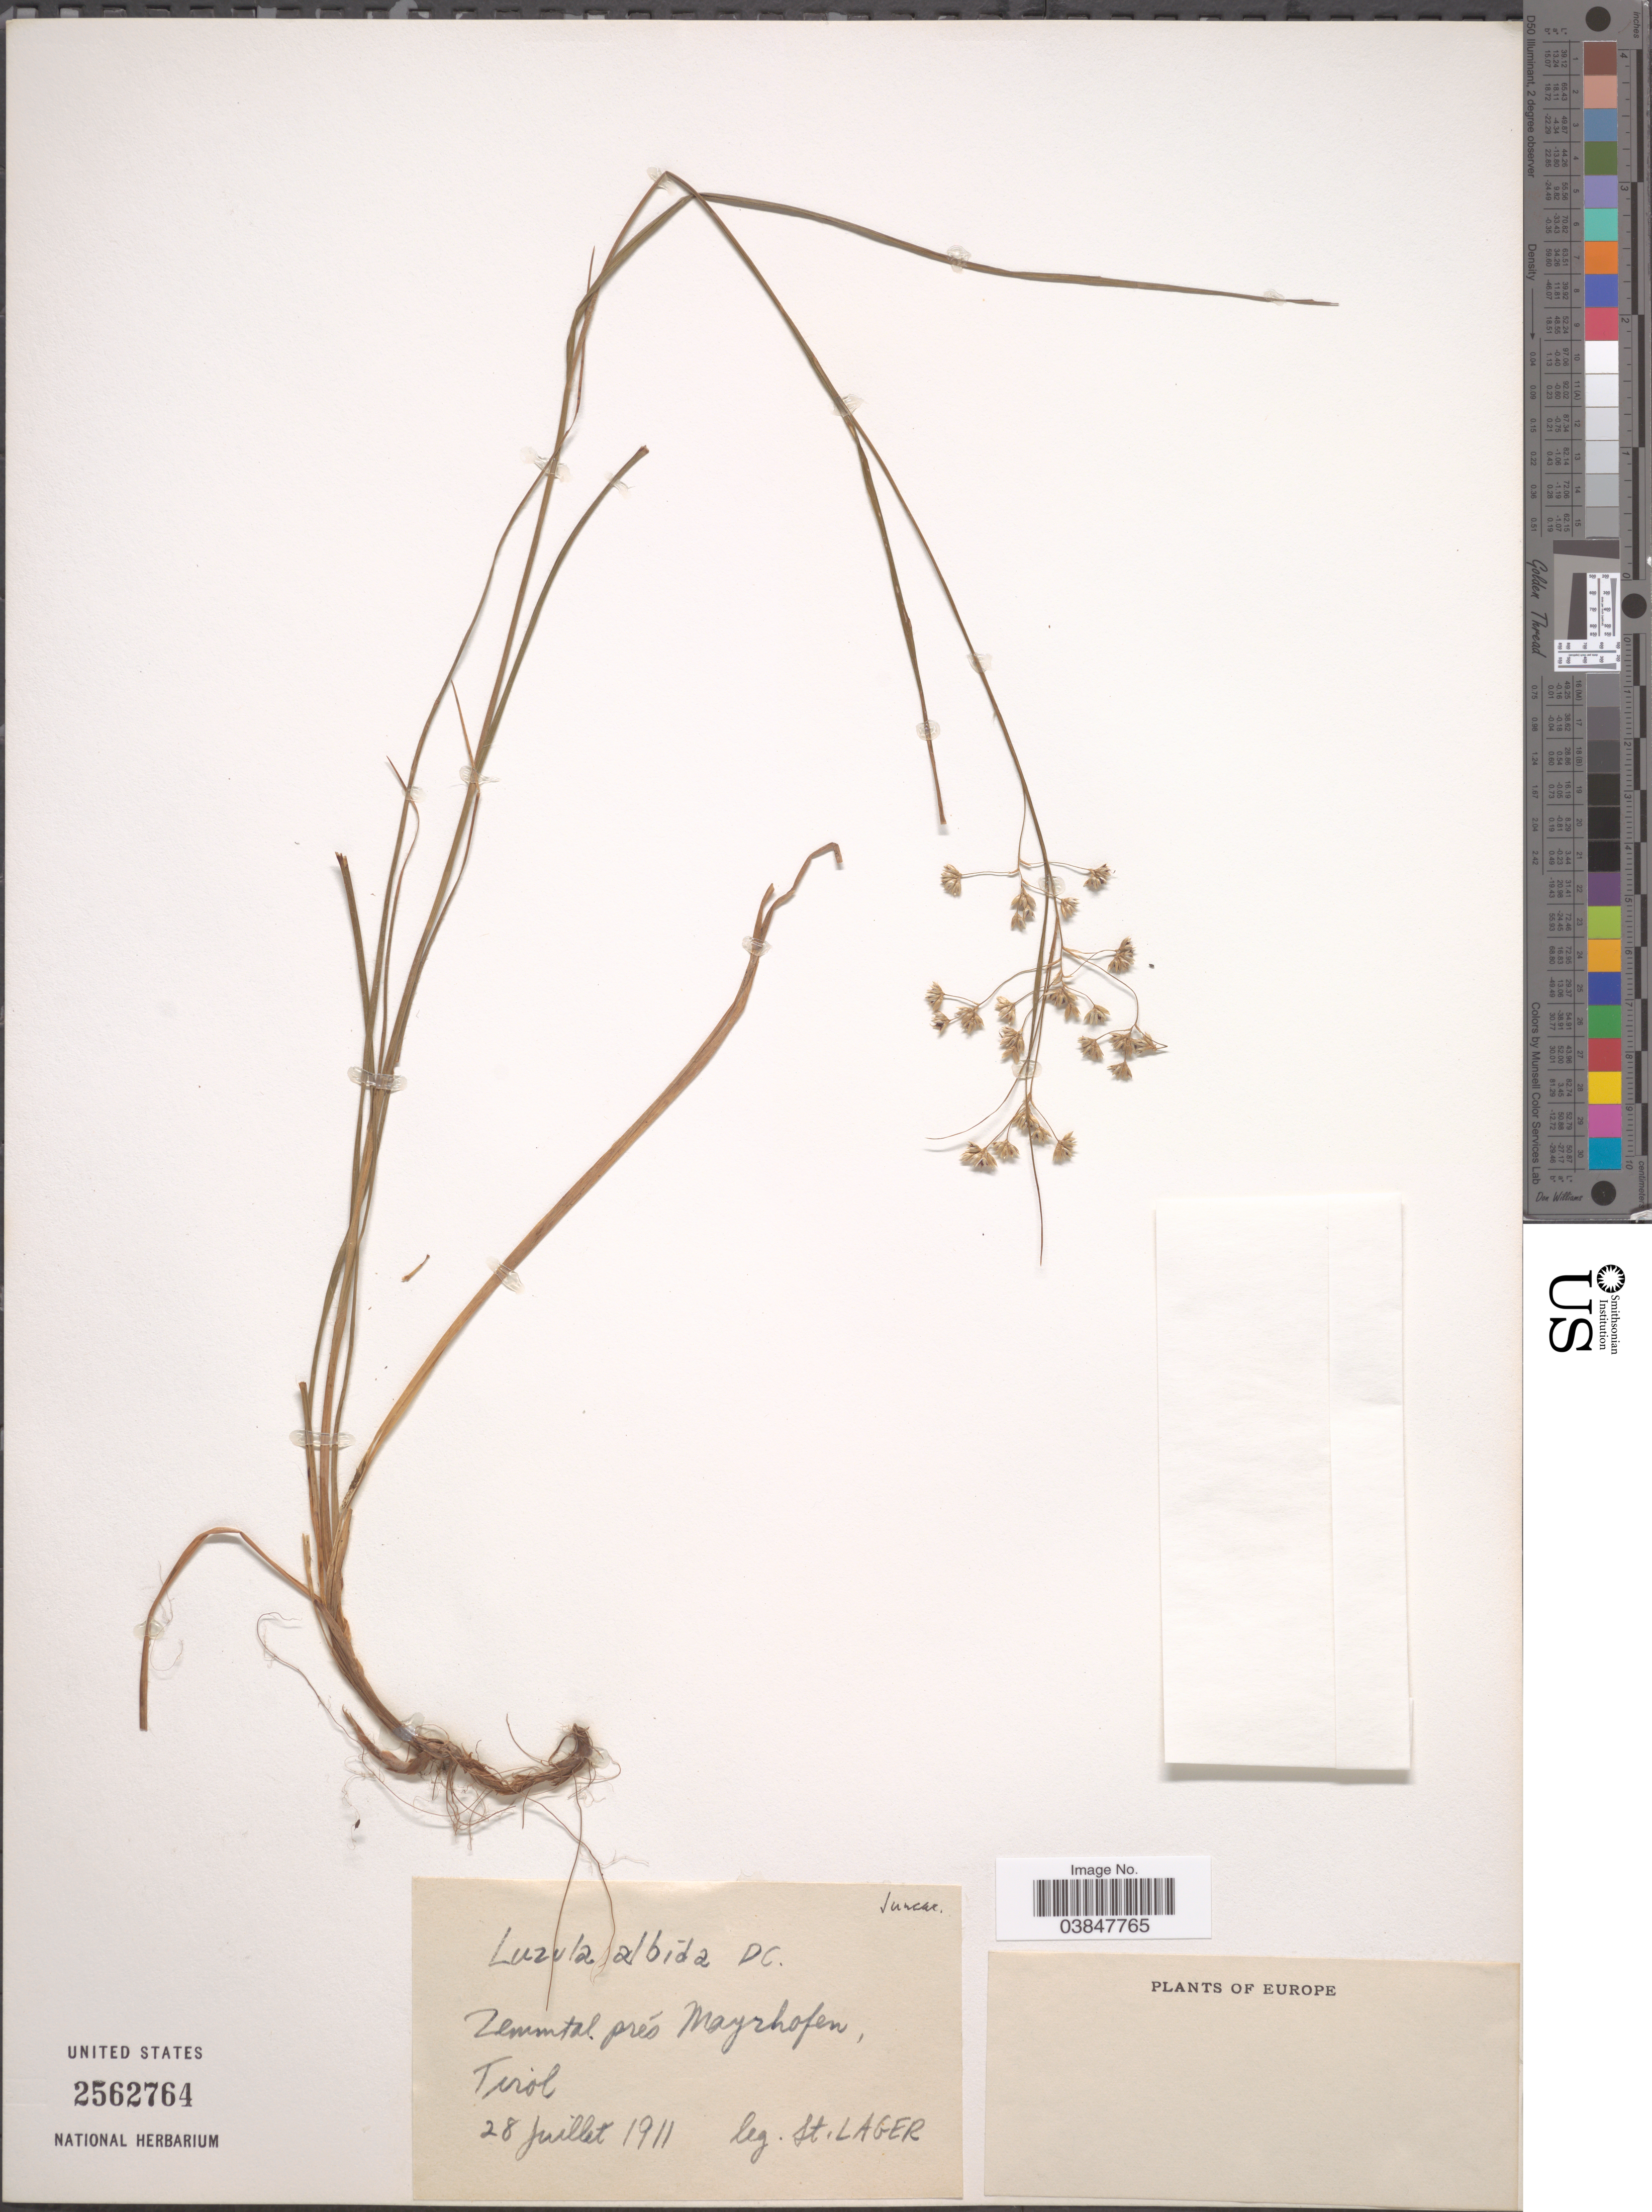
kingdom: Plantae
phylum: Tracheophyta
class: Liliopsida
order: Poales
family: Juncaceae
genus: Luzula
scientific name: Luzula albida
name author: (Hoffm.) DC.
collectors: -. St. Lager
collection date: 1911-07-28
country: Austria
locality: Zemmtal prés Mayrhofen, Tirol.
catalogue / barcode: US 2562764